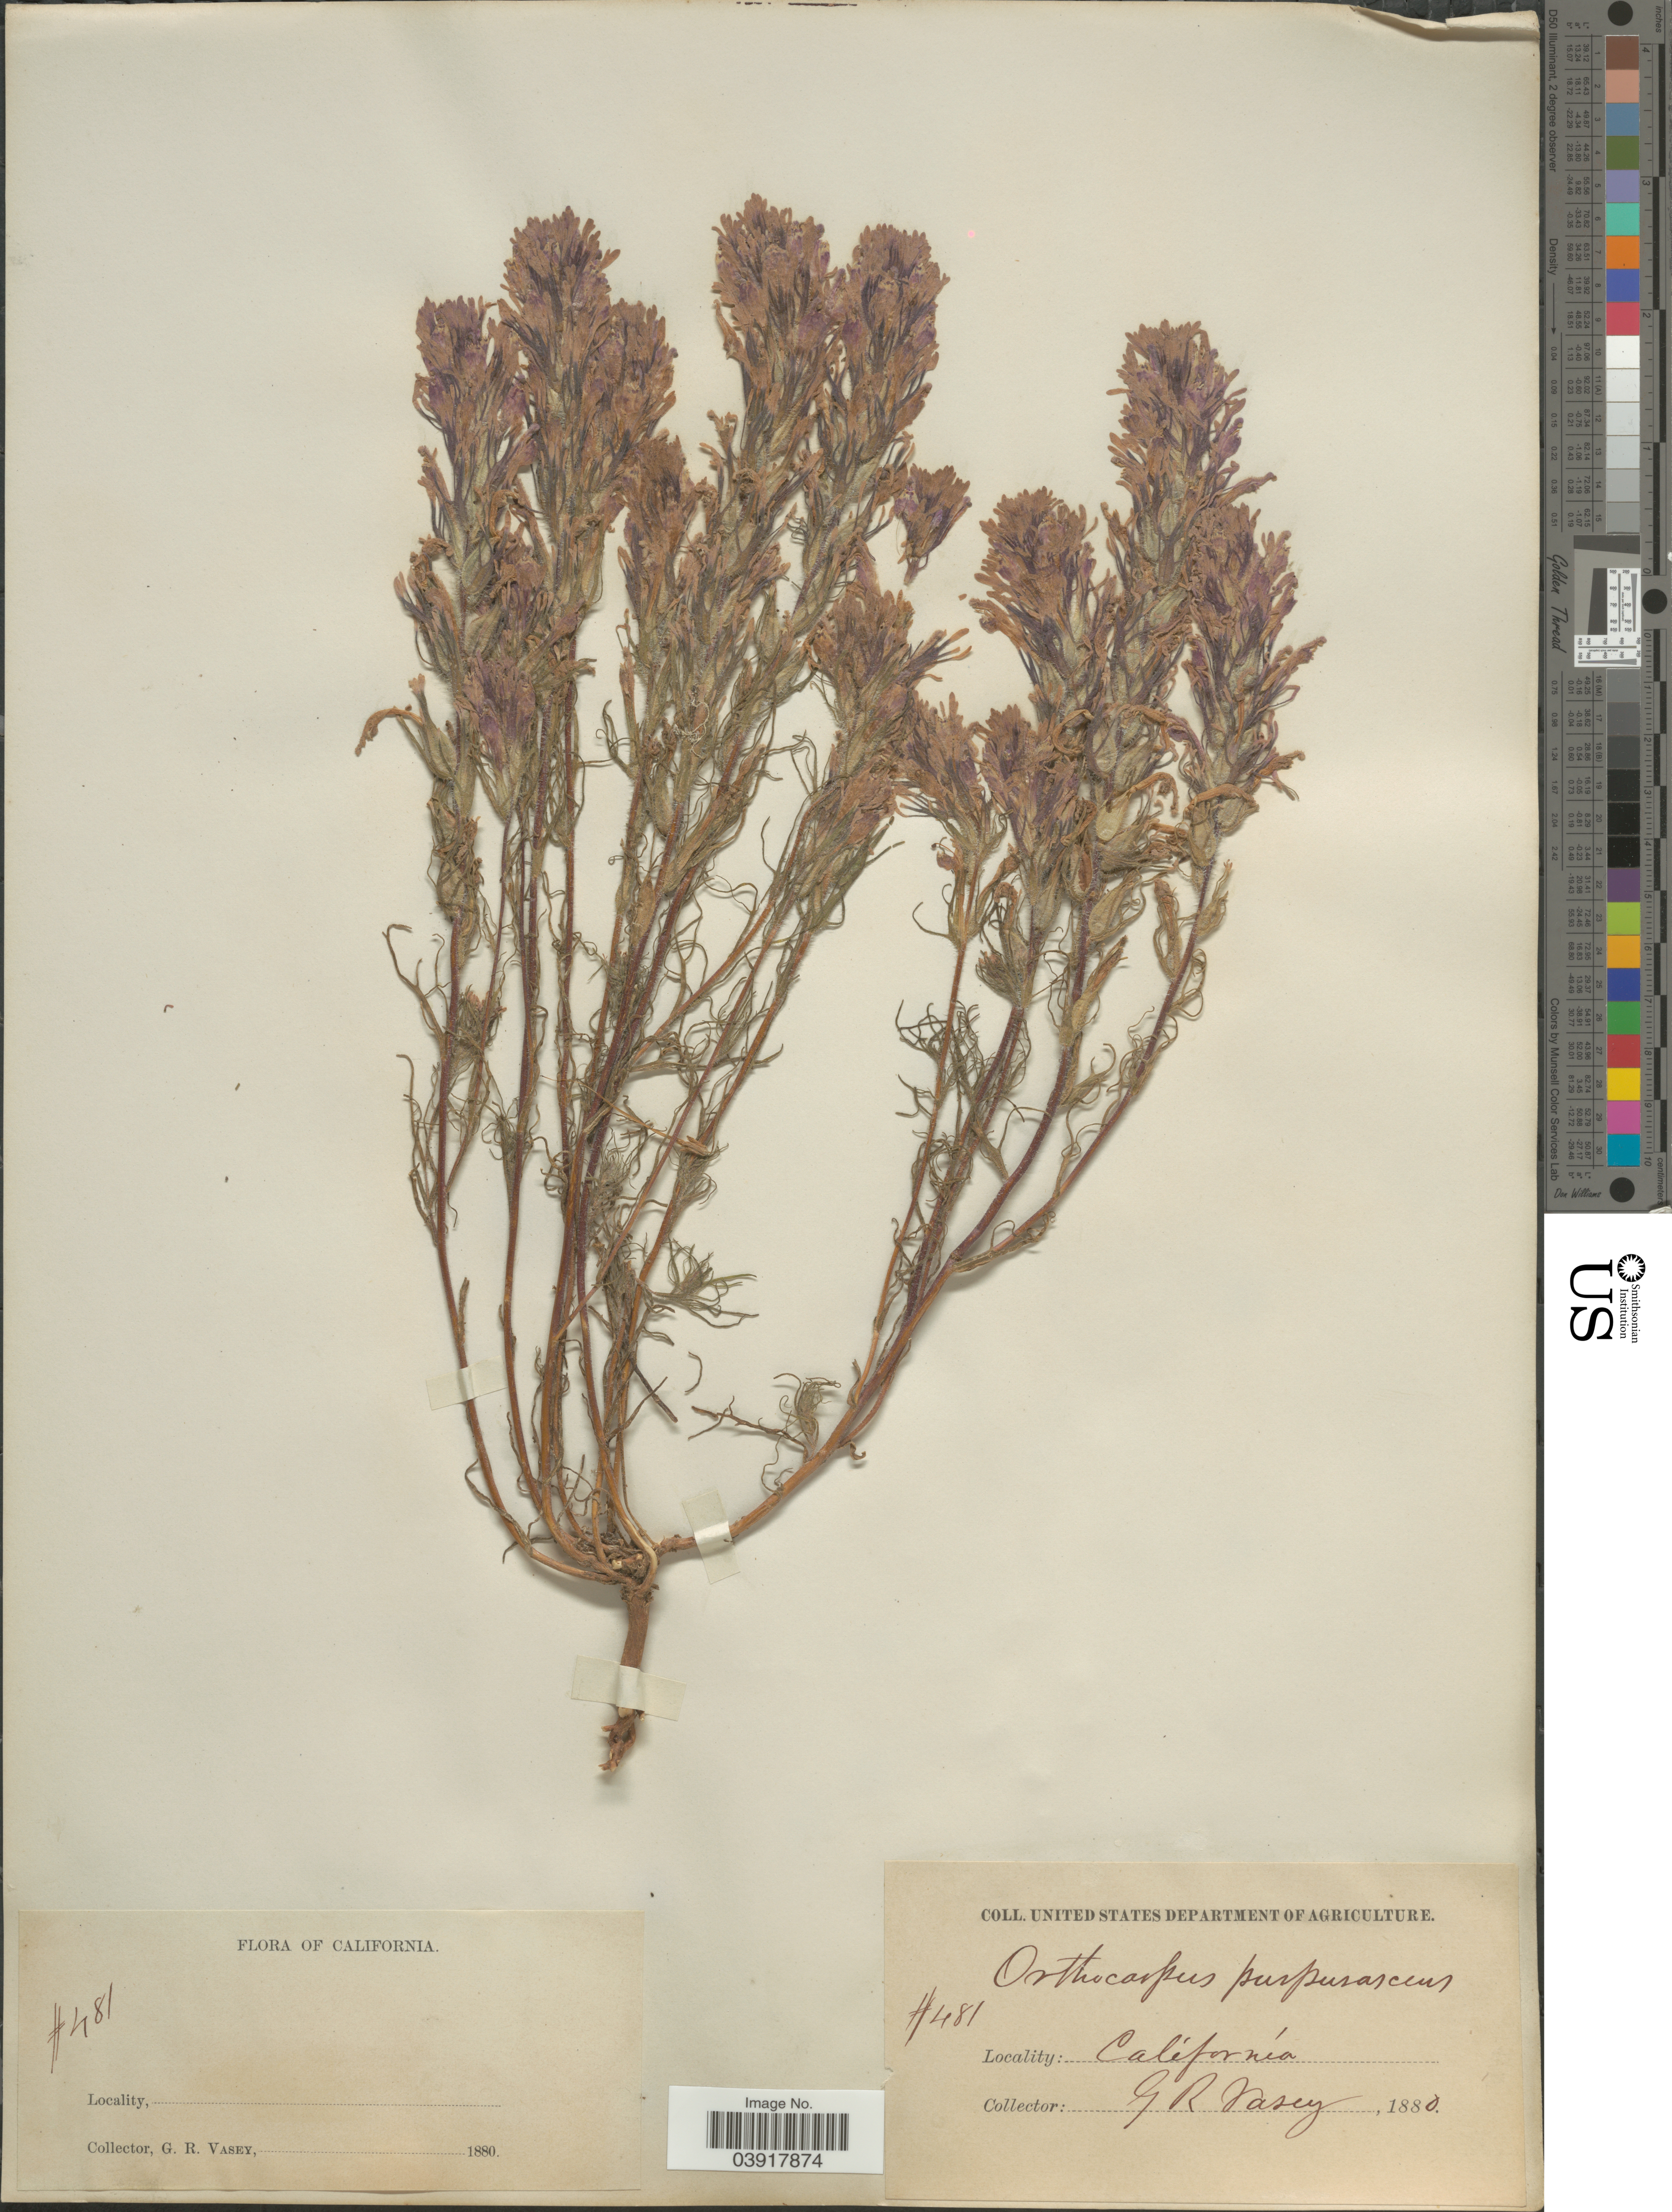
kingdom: Plantae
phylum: Tracheophyta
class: Magnoliopsida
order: Lamiales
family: Orobanchaceae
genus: Orthocarpus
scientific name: Orthocarpus purpurascens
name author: Benth.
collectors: G. R. Vasey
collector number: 481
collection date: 1880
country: United States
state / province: California